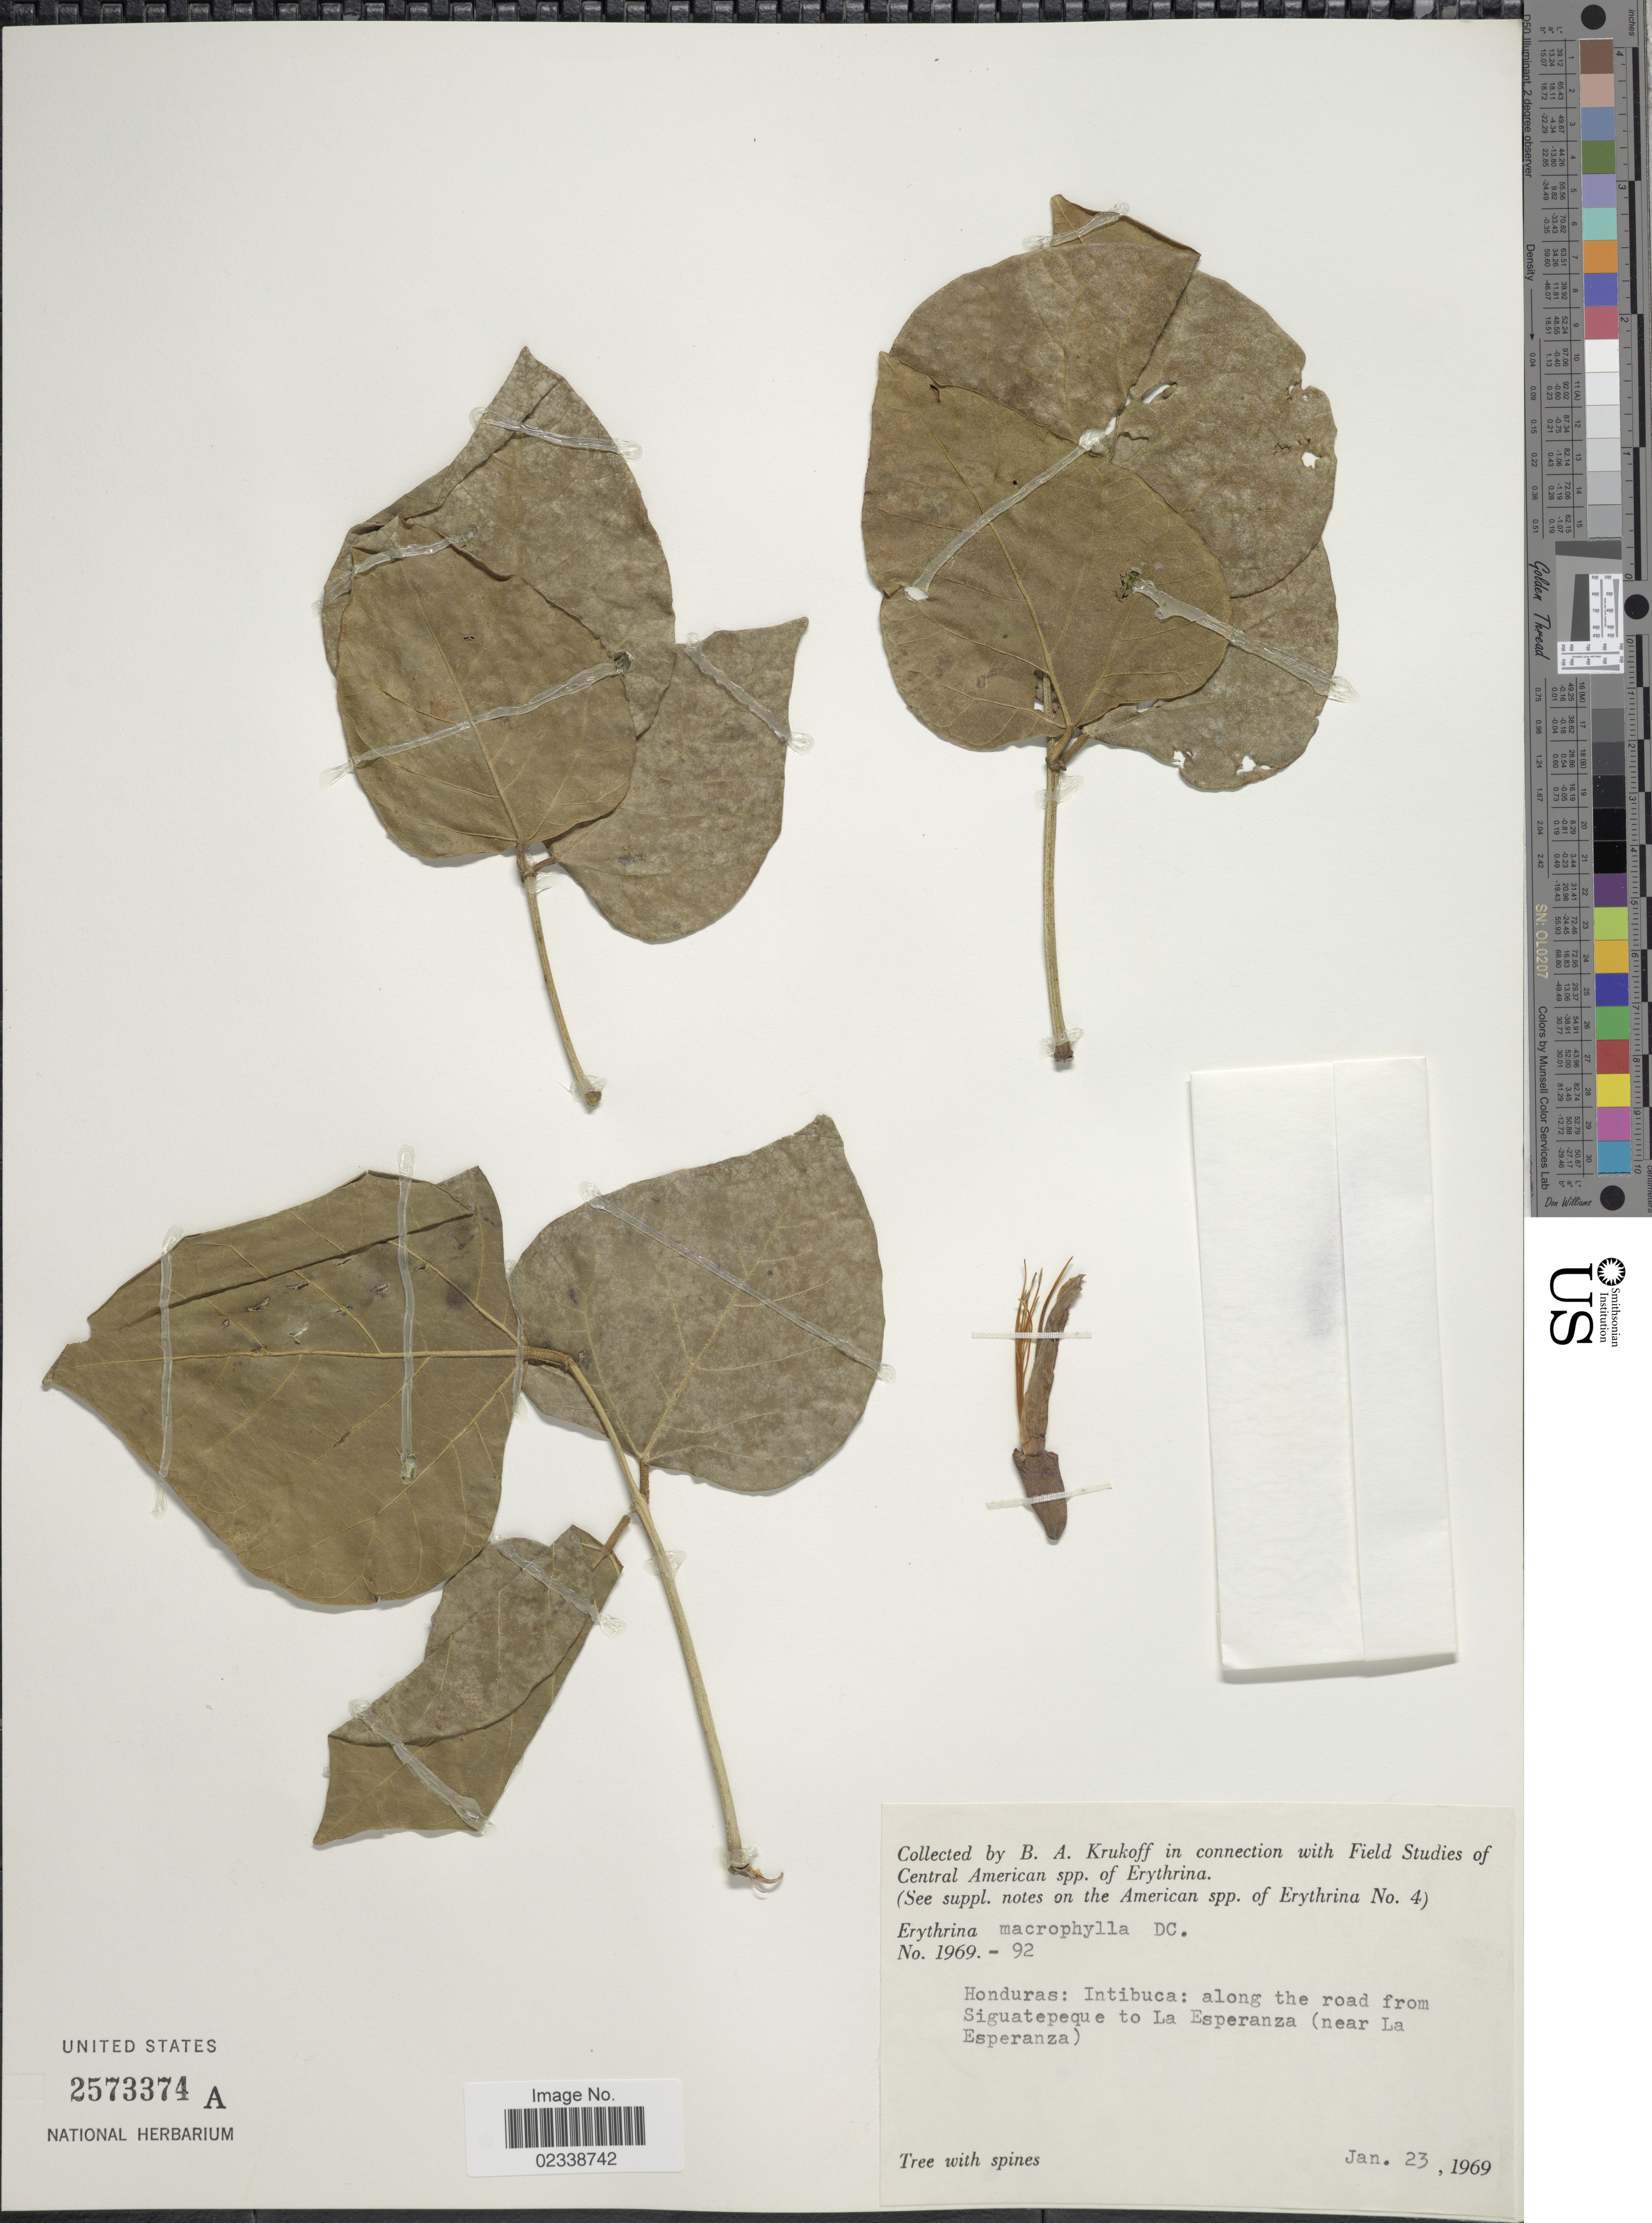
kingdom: Plantae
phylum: Tracheophyta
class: Magnoliopsida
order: Fabales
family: Fabaceae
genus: Erythrina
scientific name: Erythrina macrophylla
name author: DC.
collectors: B. A. Krukoff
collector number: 1969-92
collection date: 1969-01-23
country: Honduras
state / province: Intibuca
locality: Along the road from Siguatepeque to La Esperanza (near La Esperanza)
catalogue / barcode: US 2573374A